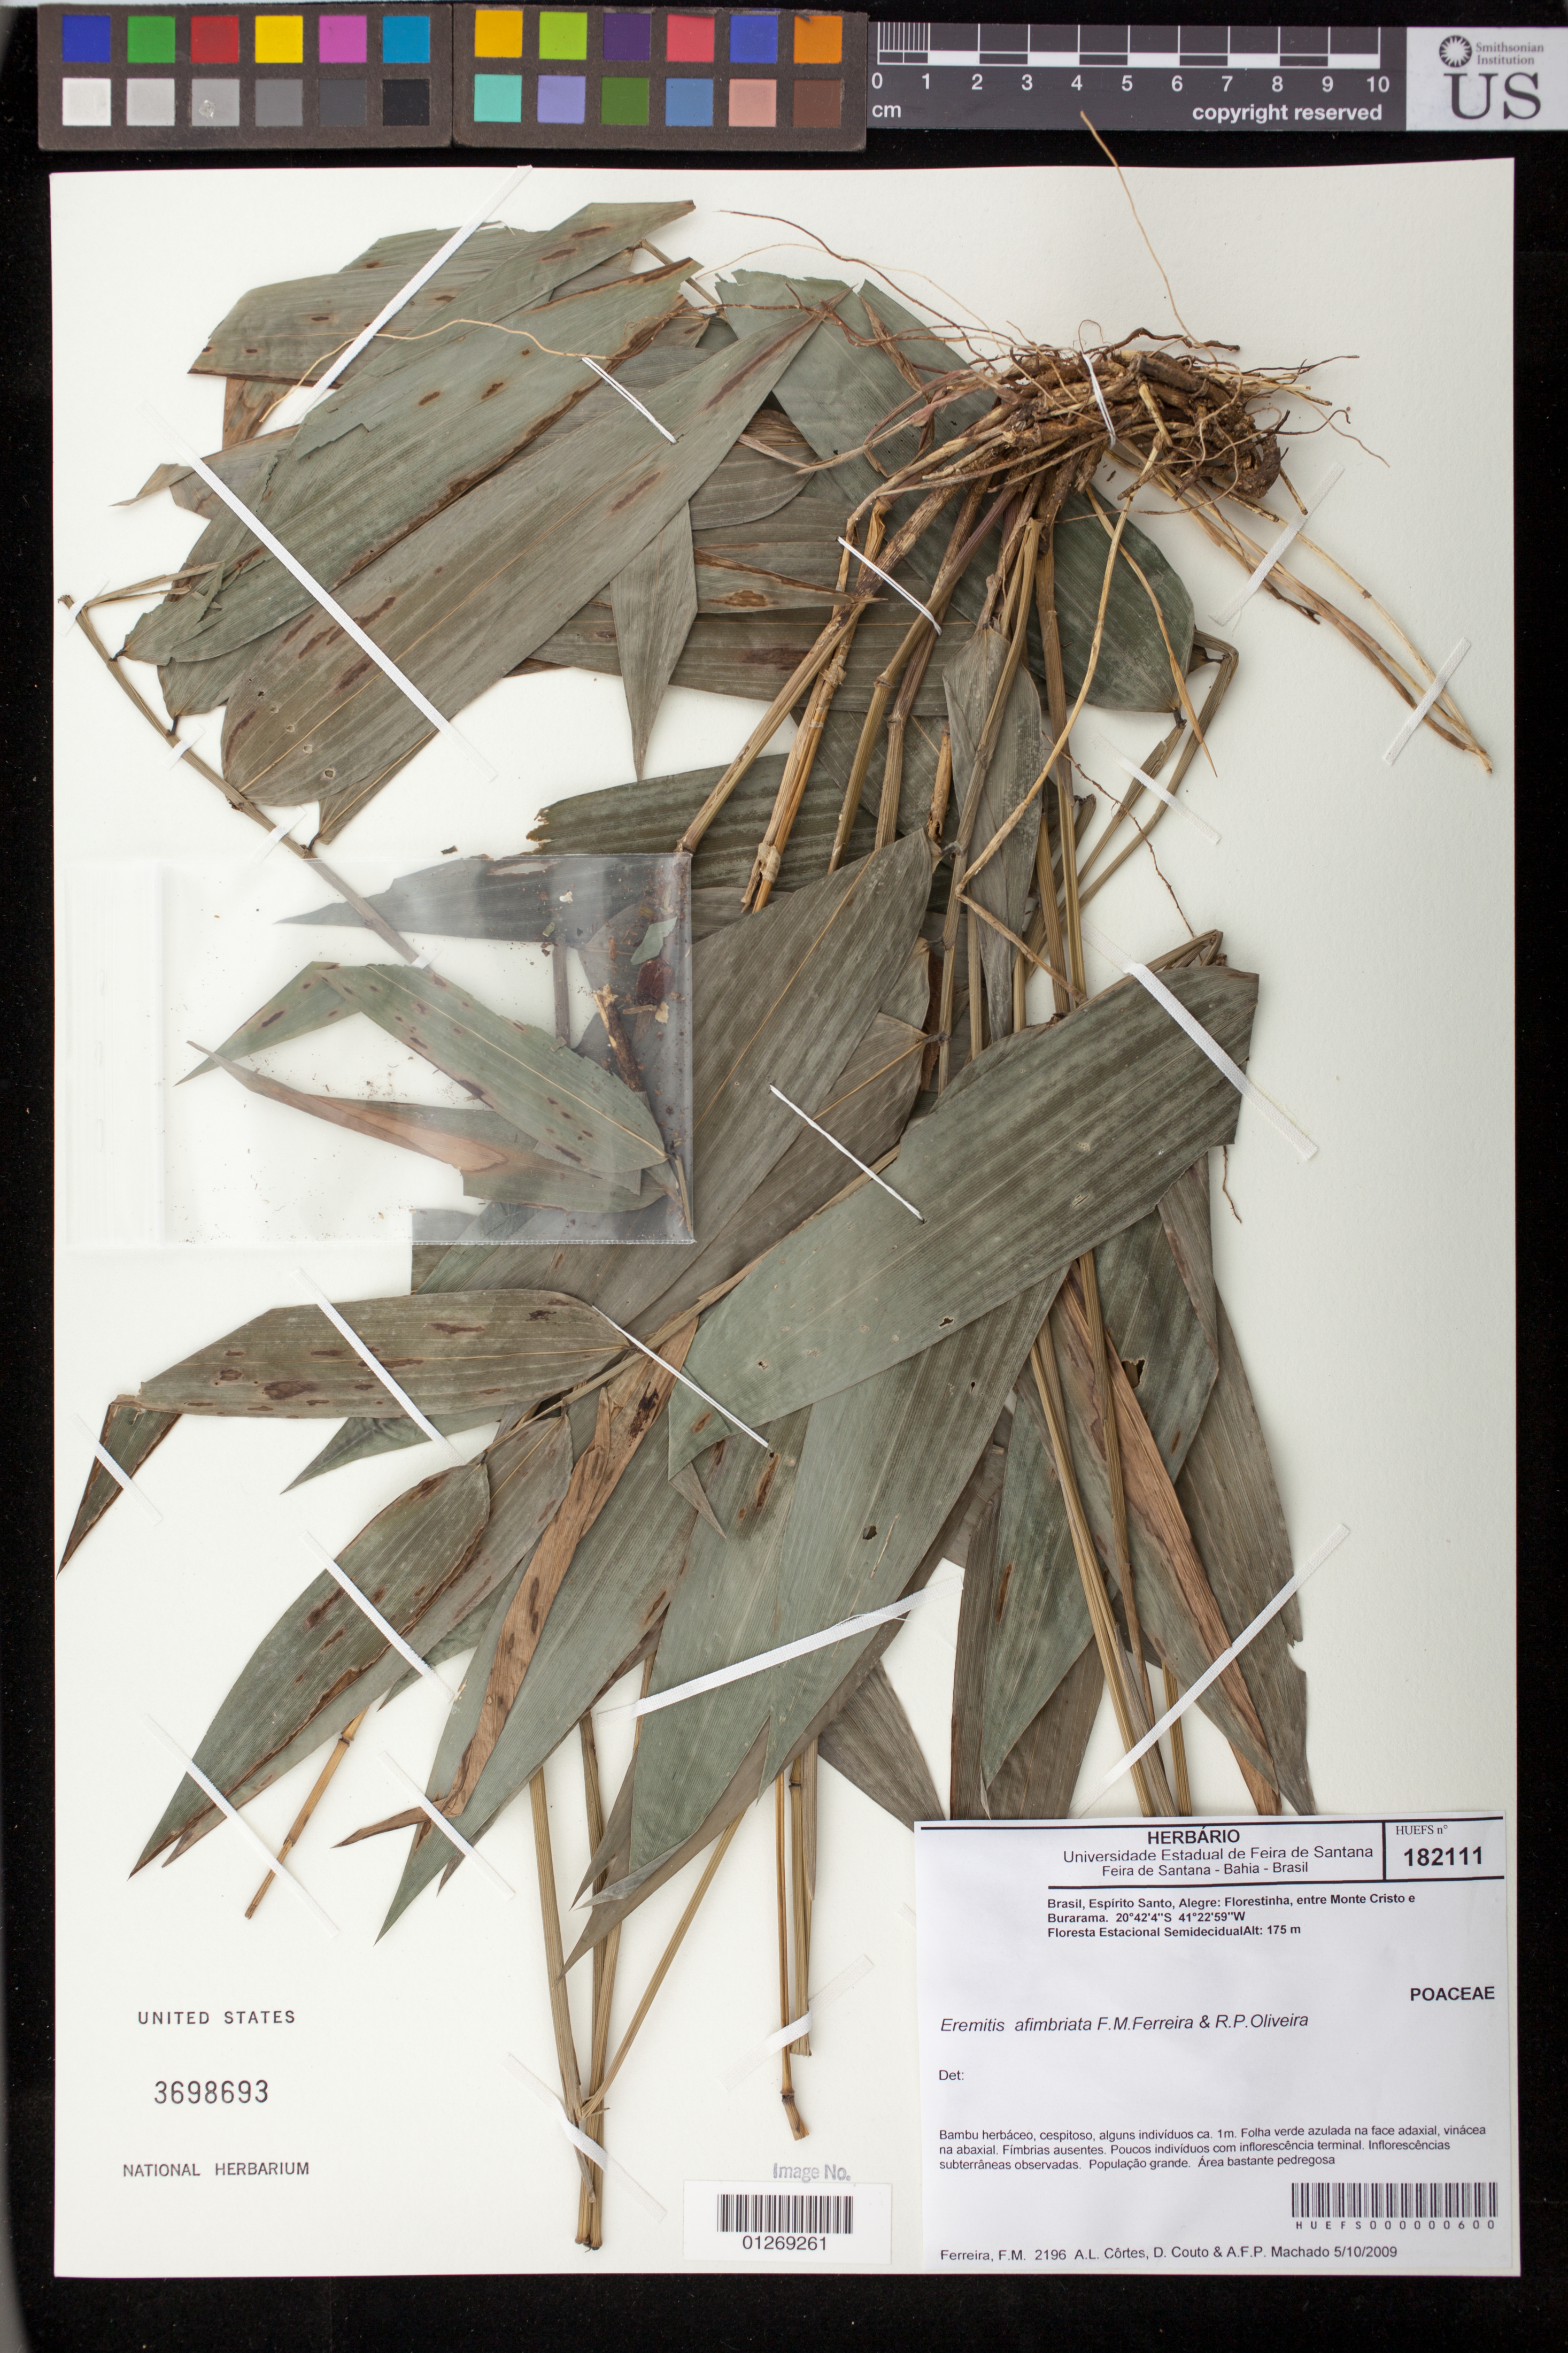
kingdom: Plantae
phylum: Tracheophyta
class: Liliopsida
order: Poales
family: Poaceae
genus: Eremitis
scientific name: Eremitis afimbriata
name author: F.M. Ferreira & R.P. Oliveira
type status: Isotype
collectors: F. M. Ferreira, A. L. A. Côrtes, D. Couto & A. F. Machado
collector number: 2196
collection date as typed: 5/10/2009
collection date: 2009-05-10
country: Brazil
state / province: Espírito Santo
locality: Espírito Santo, Alegre: Florestinha, entre Monte Cristo e Burarama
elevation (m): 175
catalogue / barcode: US 3698693